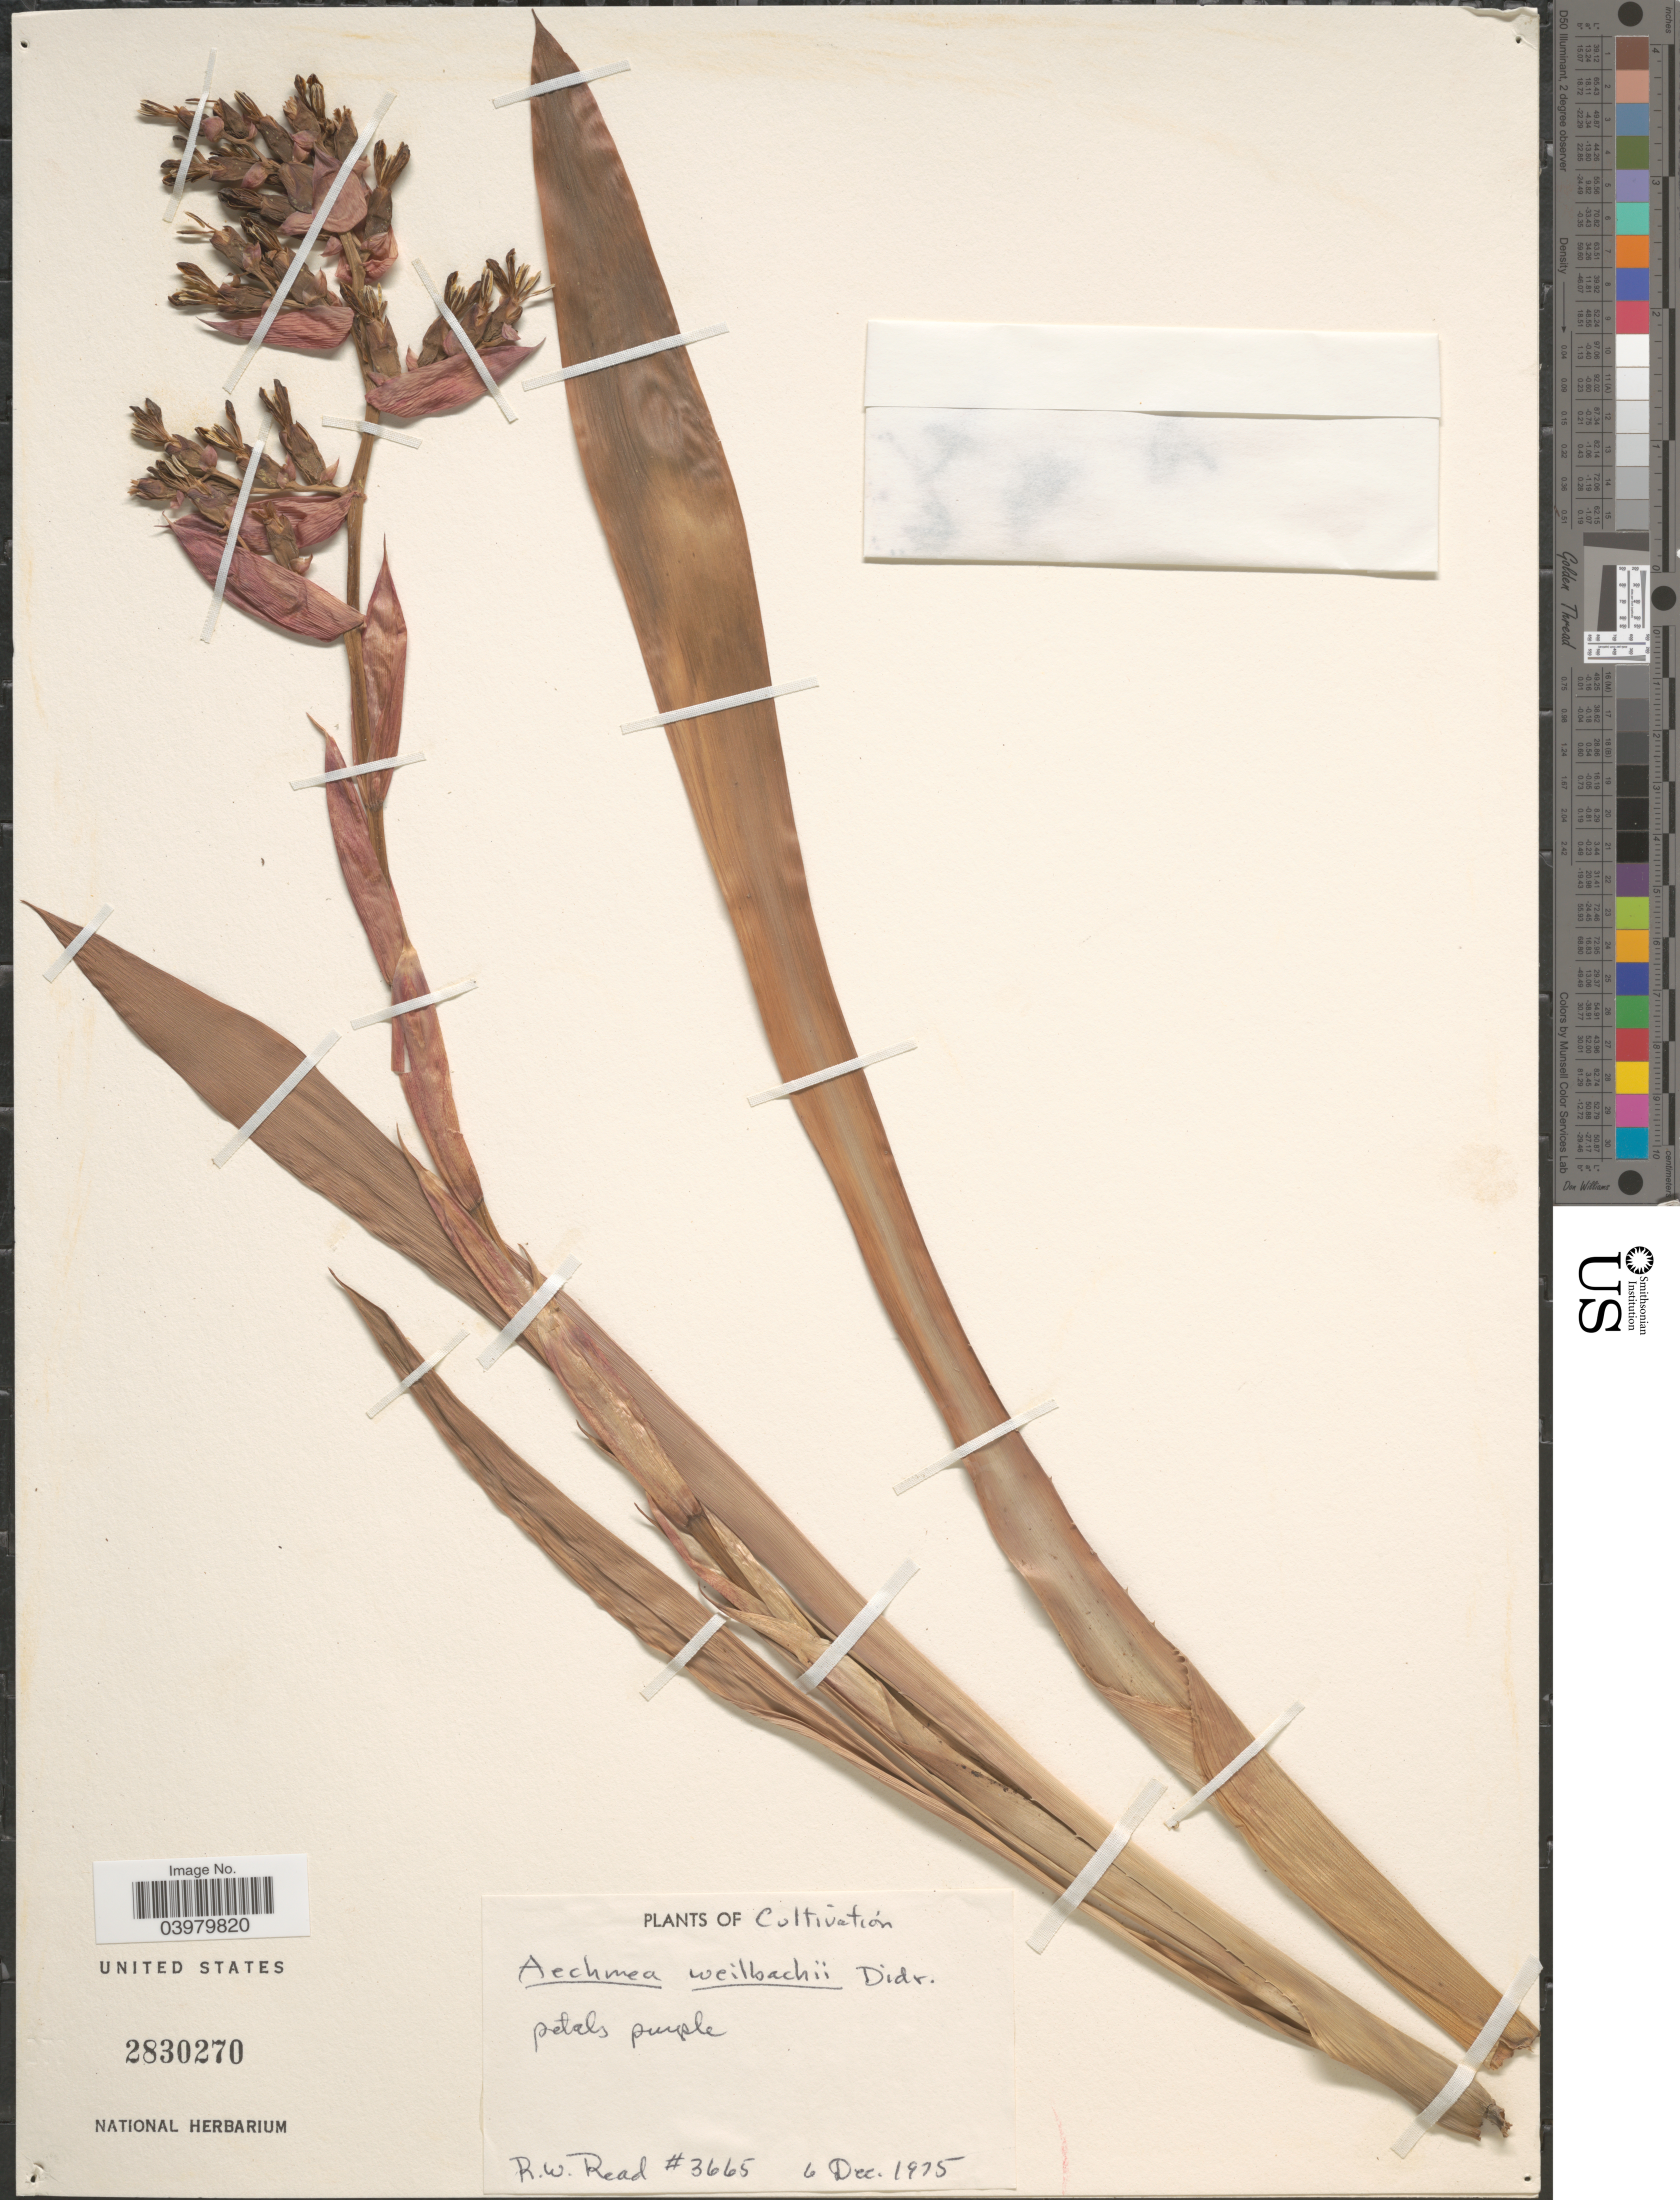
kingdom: Plantae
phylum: Tracheophyta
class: Liliopsida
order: Poales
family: Bromeliaceae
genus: Aechmea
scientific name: Aechmea miniata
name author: (Beer) Baker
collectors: R. W. Read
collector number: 3665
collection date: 1975-12-06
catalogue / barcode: US 2830270